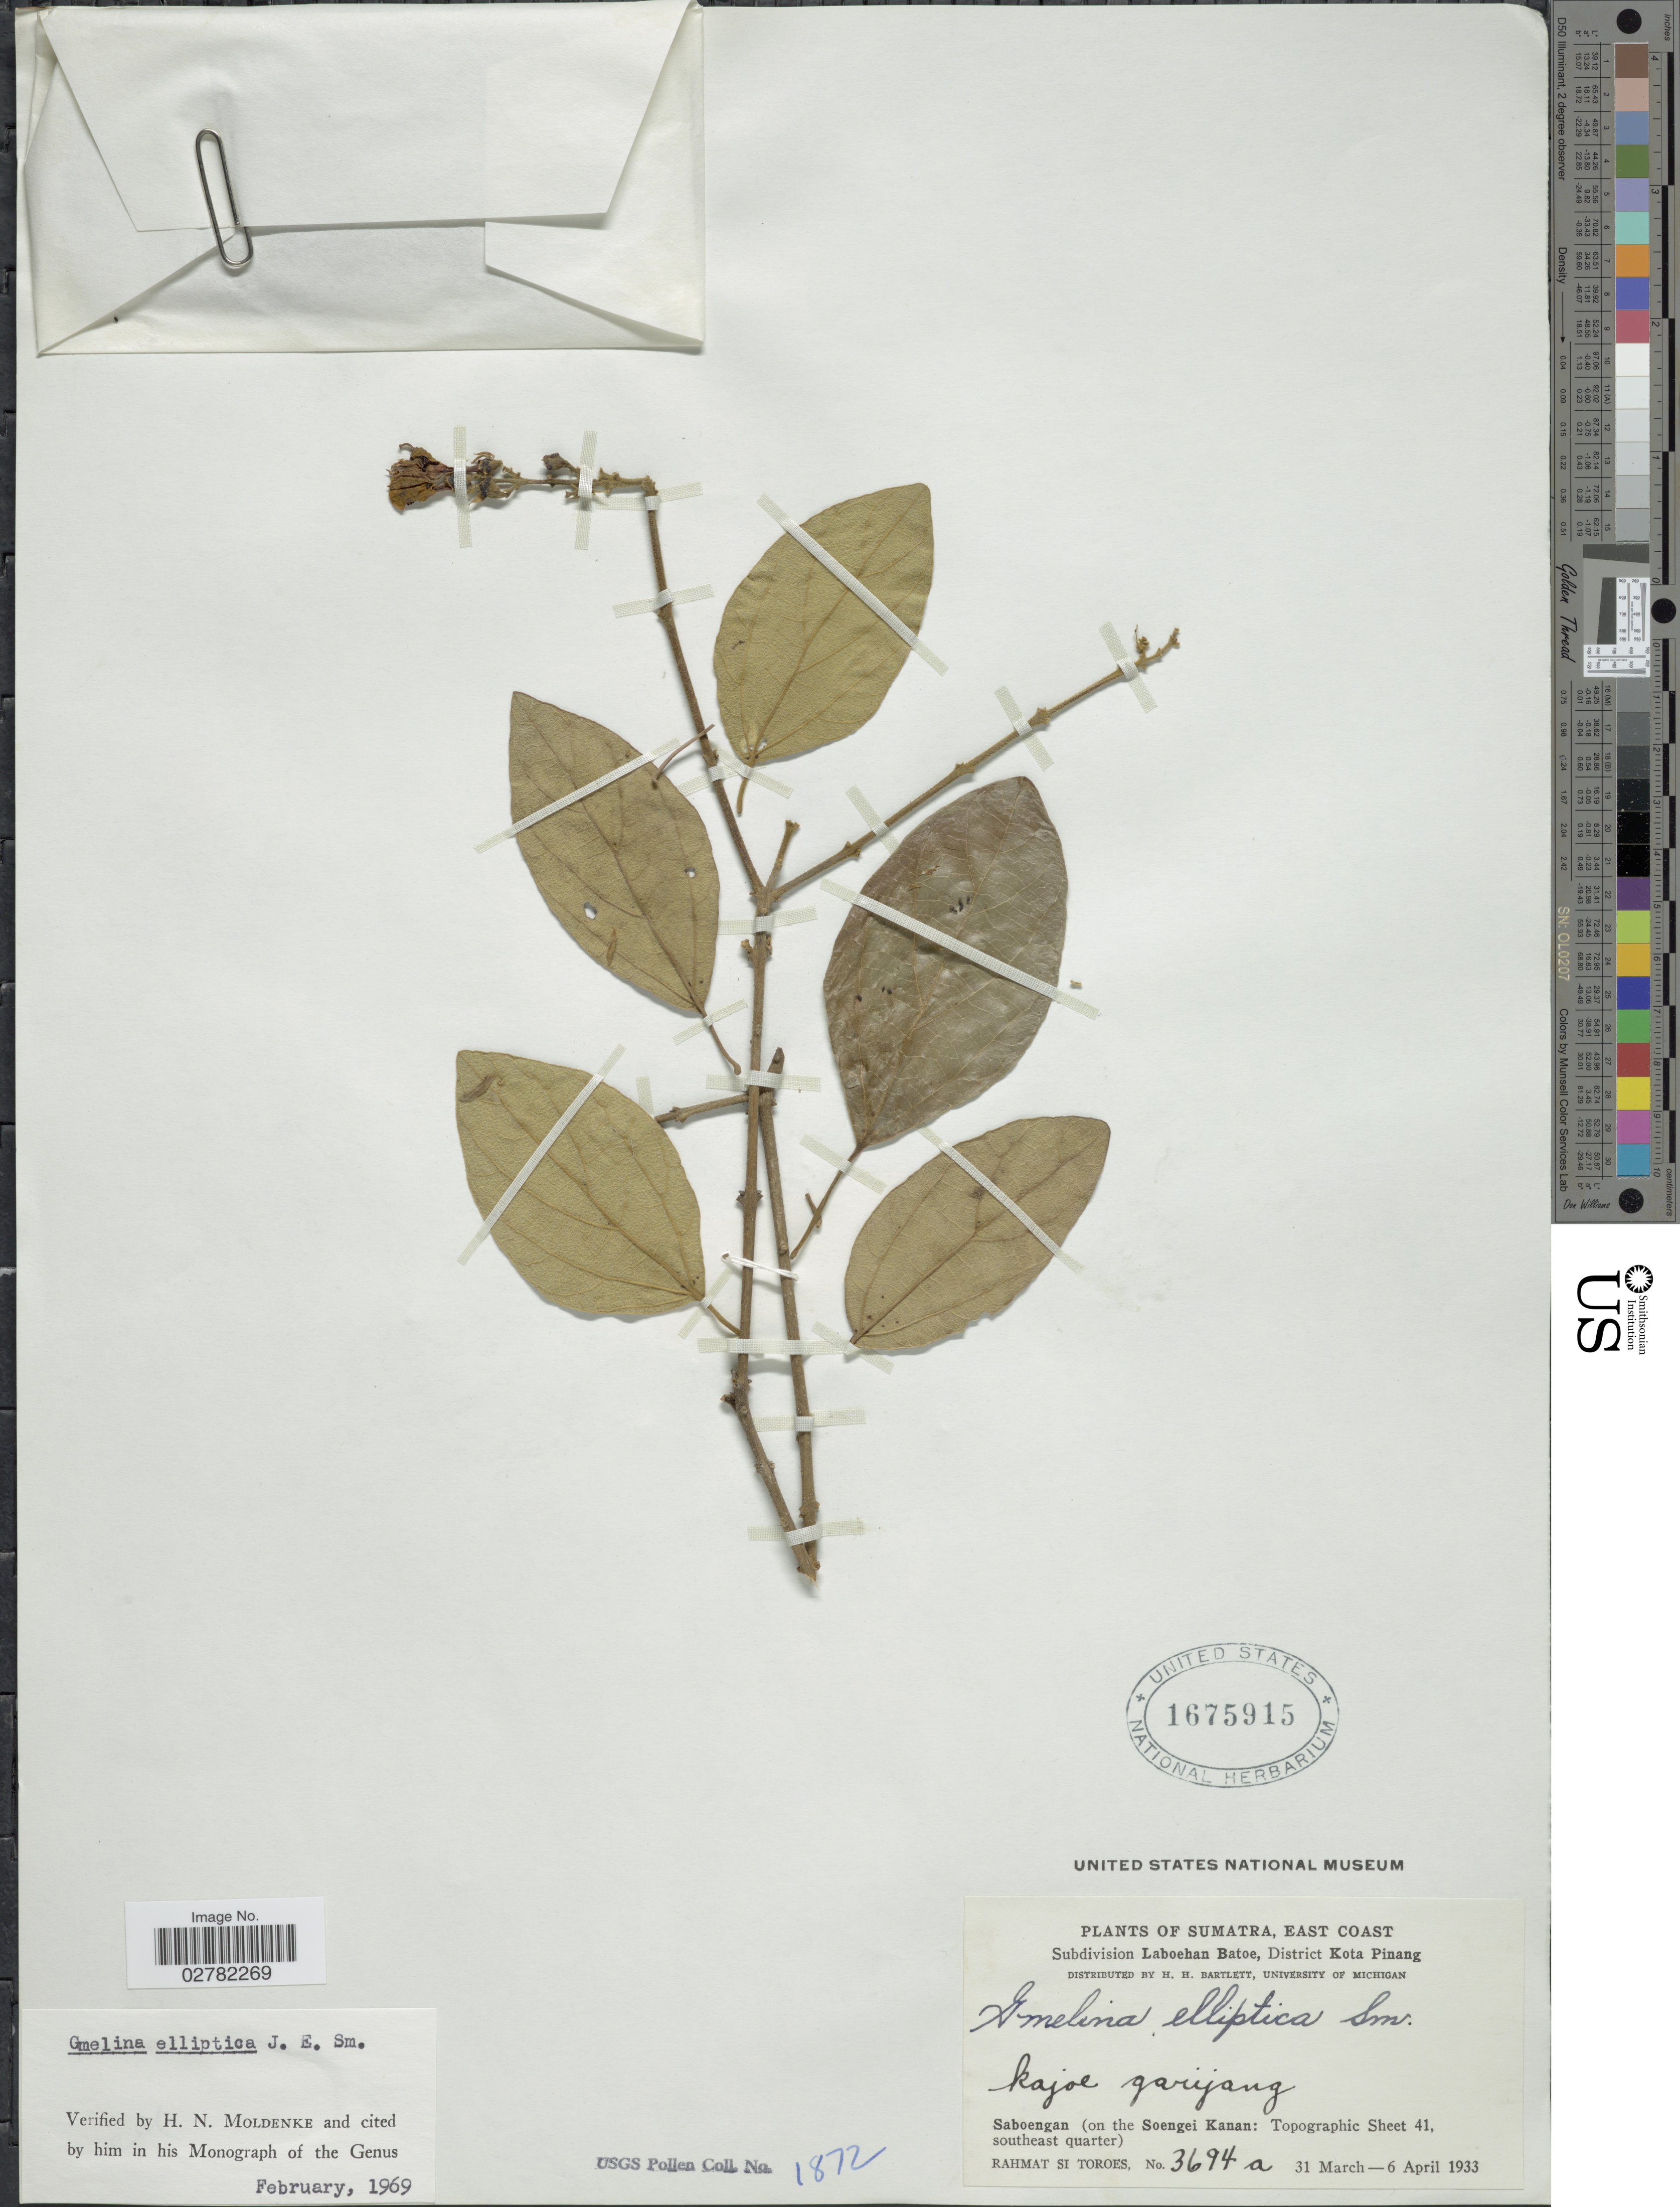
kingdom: Plantae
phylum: Tracheophyta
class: Magnoliopsida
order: Lamiales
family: Lamiaceae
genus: Gmelina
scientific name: Gmelina elliptica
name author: Sm.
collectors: Rahmat Si Boeea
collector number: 3694a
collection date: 1933-03-31/1933-04-06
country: Indonesia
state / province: Sumatra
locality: East Coast. Subdivision Laboehan Batoe, District Kota Pinang. Saboengan (on the Soengei Kanan: Topographic Sheet 41, southeast quarter).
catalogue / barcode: US 1675915